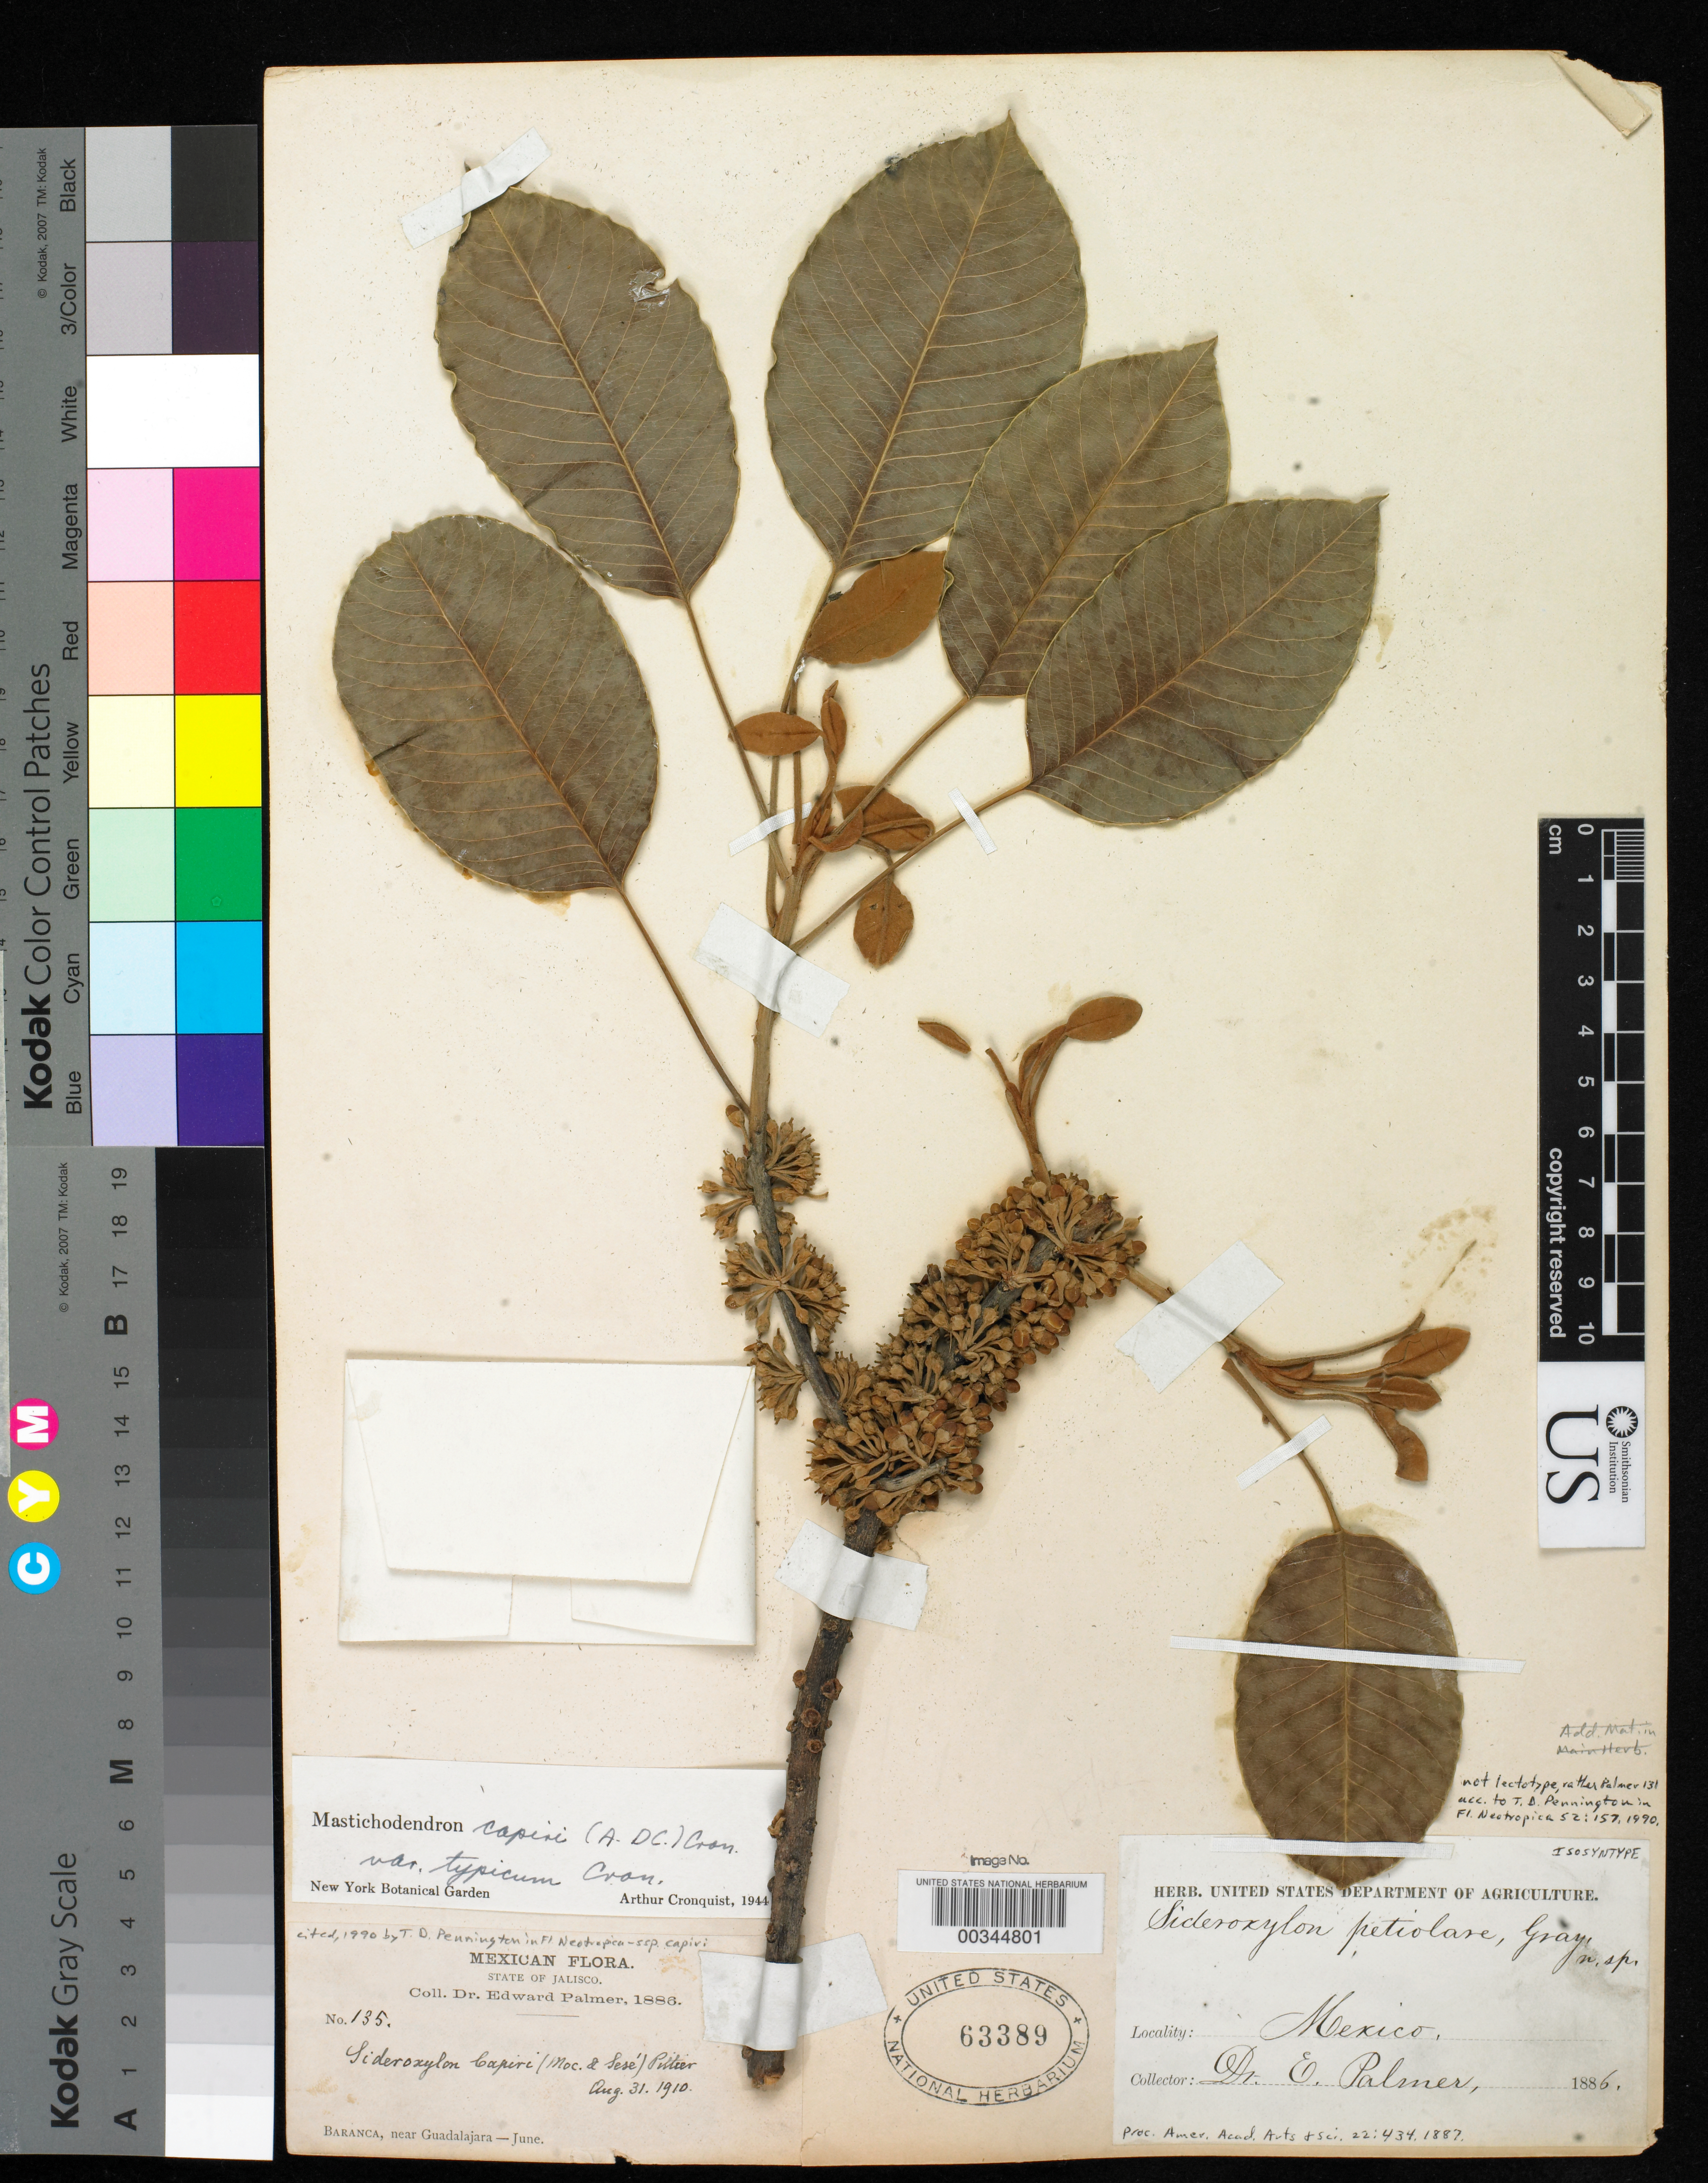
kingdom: Plantae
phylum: Tracheophyta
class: Magnoliopsida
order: Ericales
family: Sapotaceae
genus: Sideroxylon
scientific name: Sideroxylon petiolare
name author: A. Gray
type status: Isosyntype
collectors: E. Palmer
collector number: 135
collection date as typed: Jun 1886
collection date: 1886-06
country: Mexico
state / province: Jalisco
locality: Barranca near Guadalajara.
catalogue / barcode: US 63389